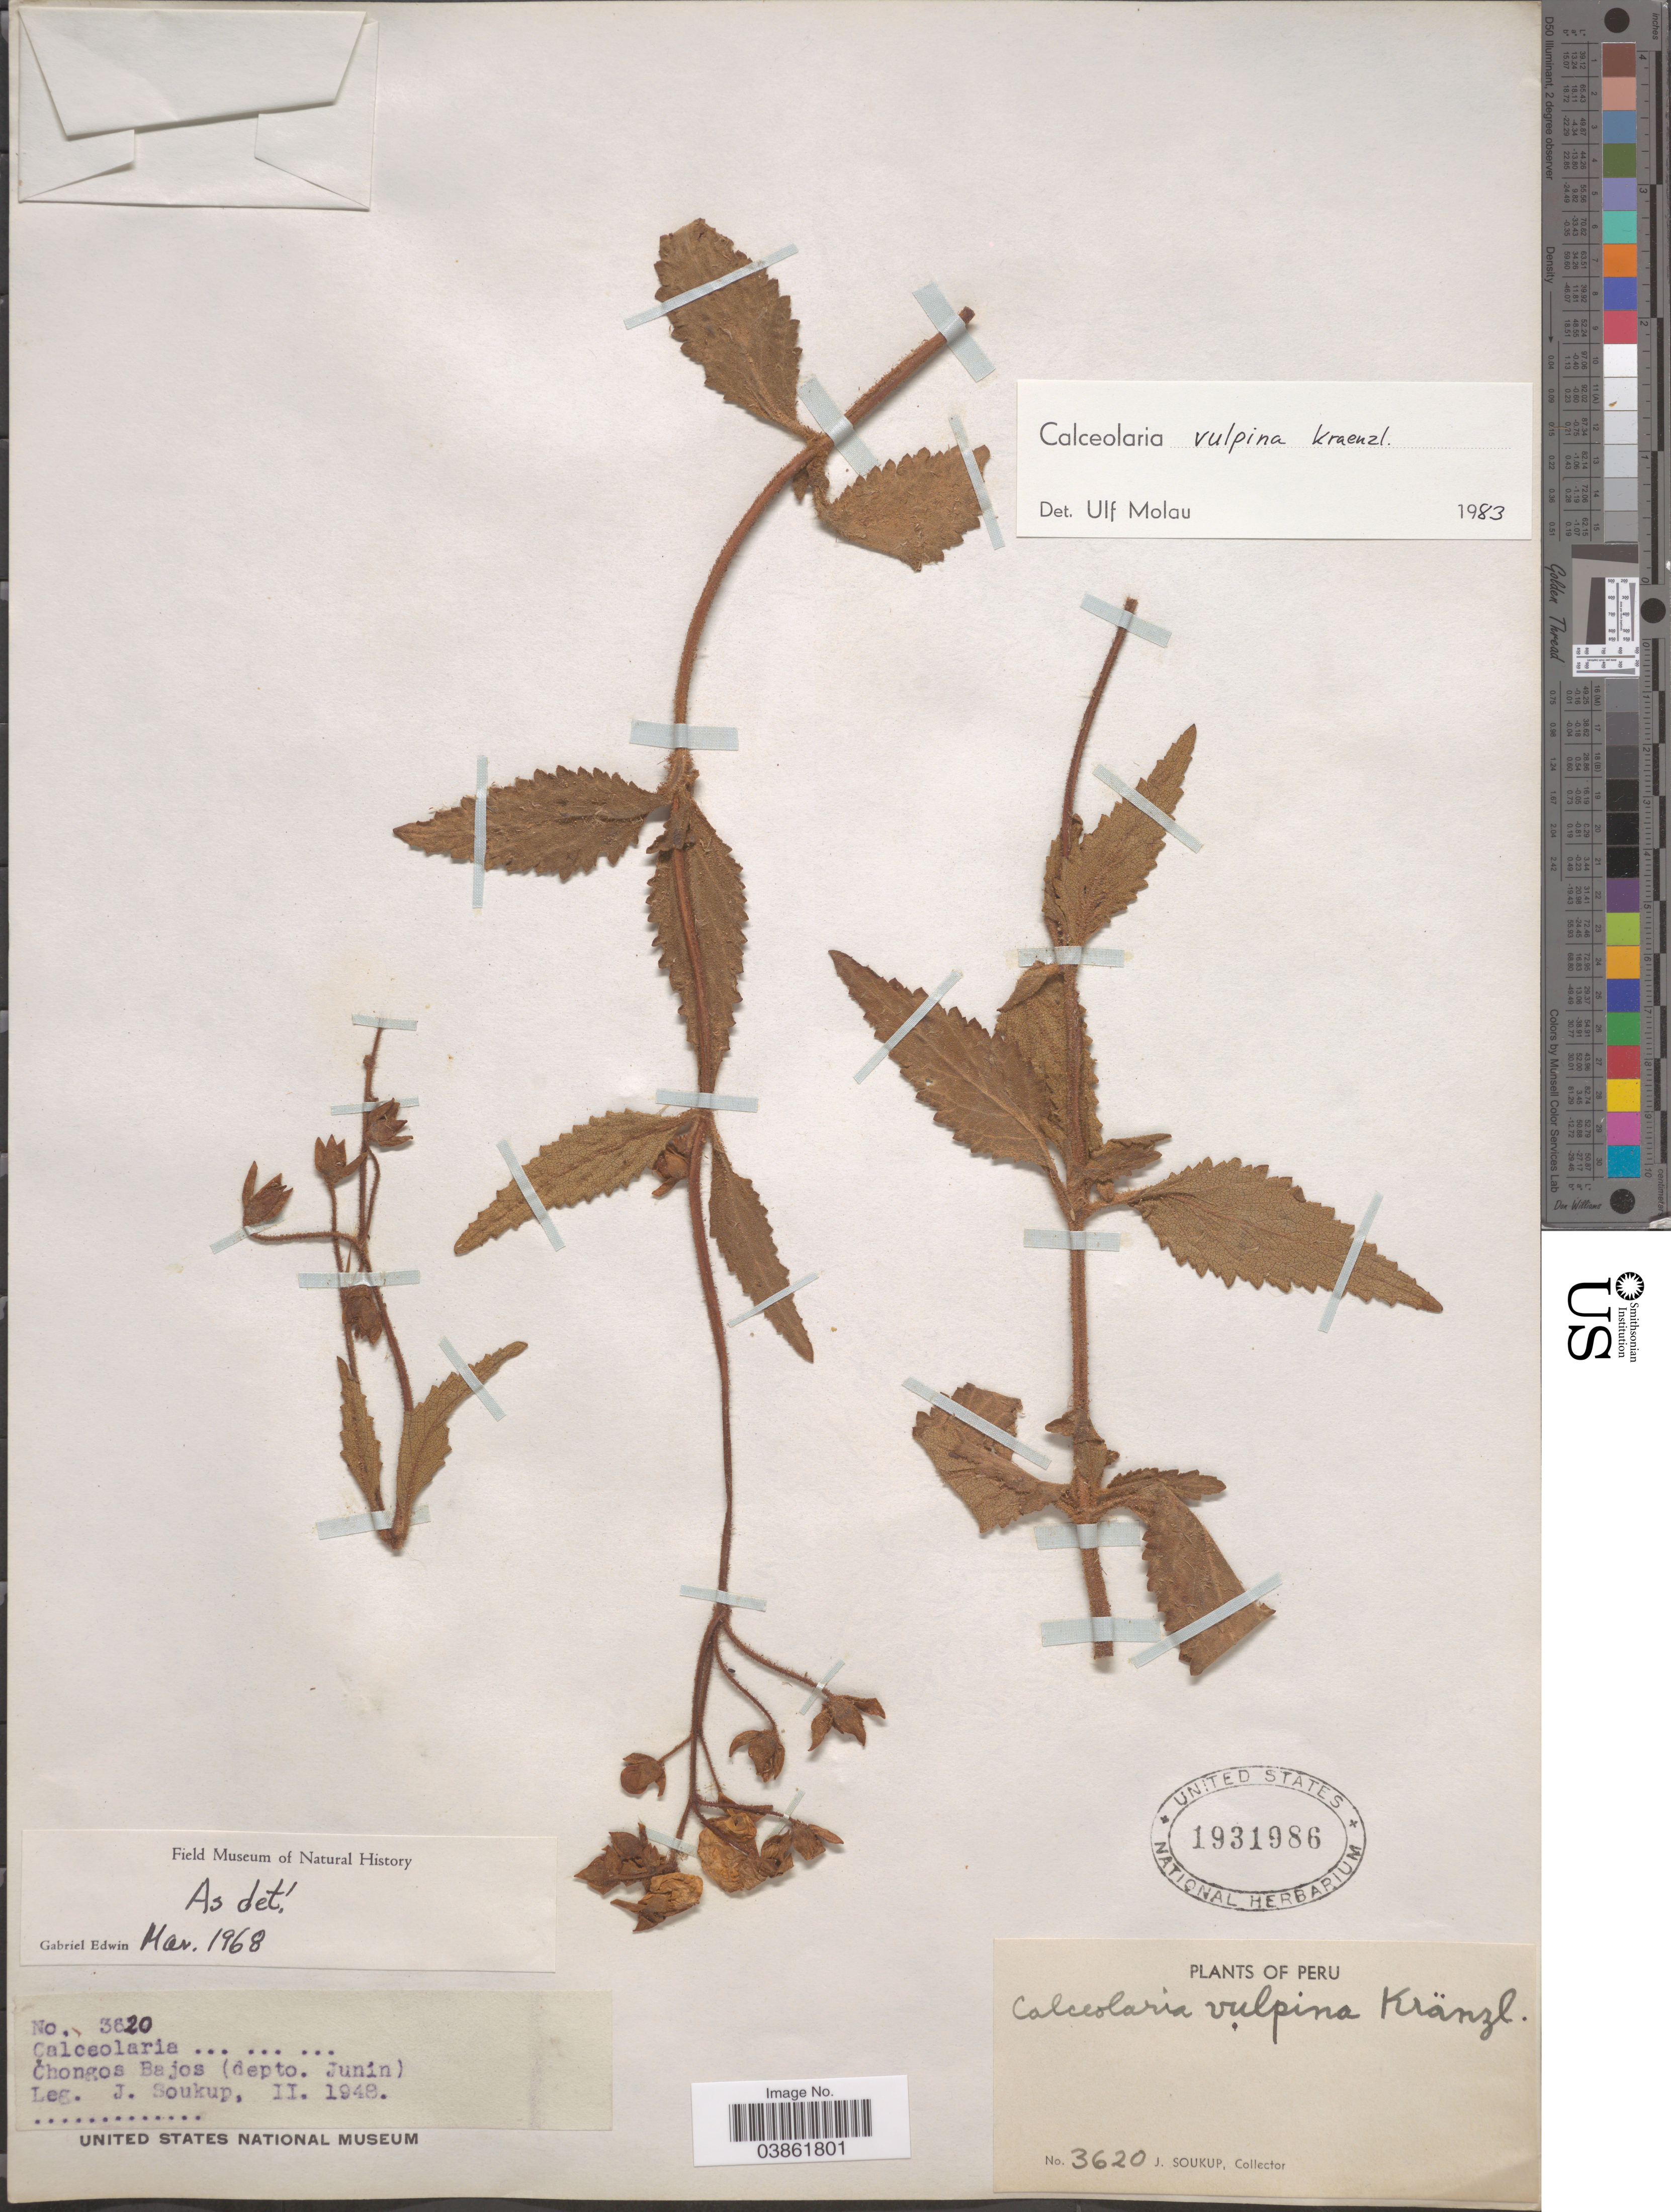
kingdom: Plantae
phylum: Tracheophyta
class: Magnoliopsida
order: Lamiales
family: Calceolariaceae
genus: Calceolaria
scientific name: Calceolaria vulpina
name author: Kraenzl.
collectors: J. Soukup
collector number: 3620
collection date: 1948-02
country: Peru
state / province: Junín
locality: Chongos Bajos (depto. Junin).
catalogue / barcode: US 1931986